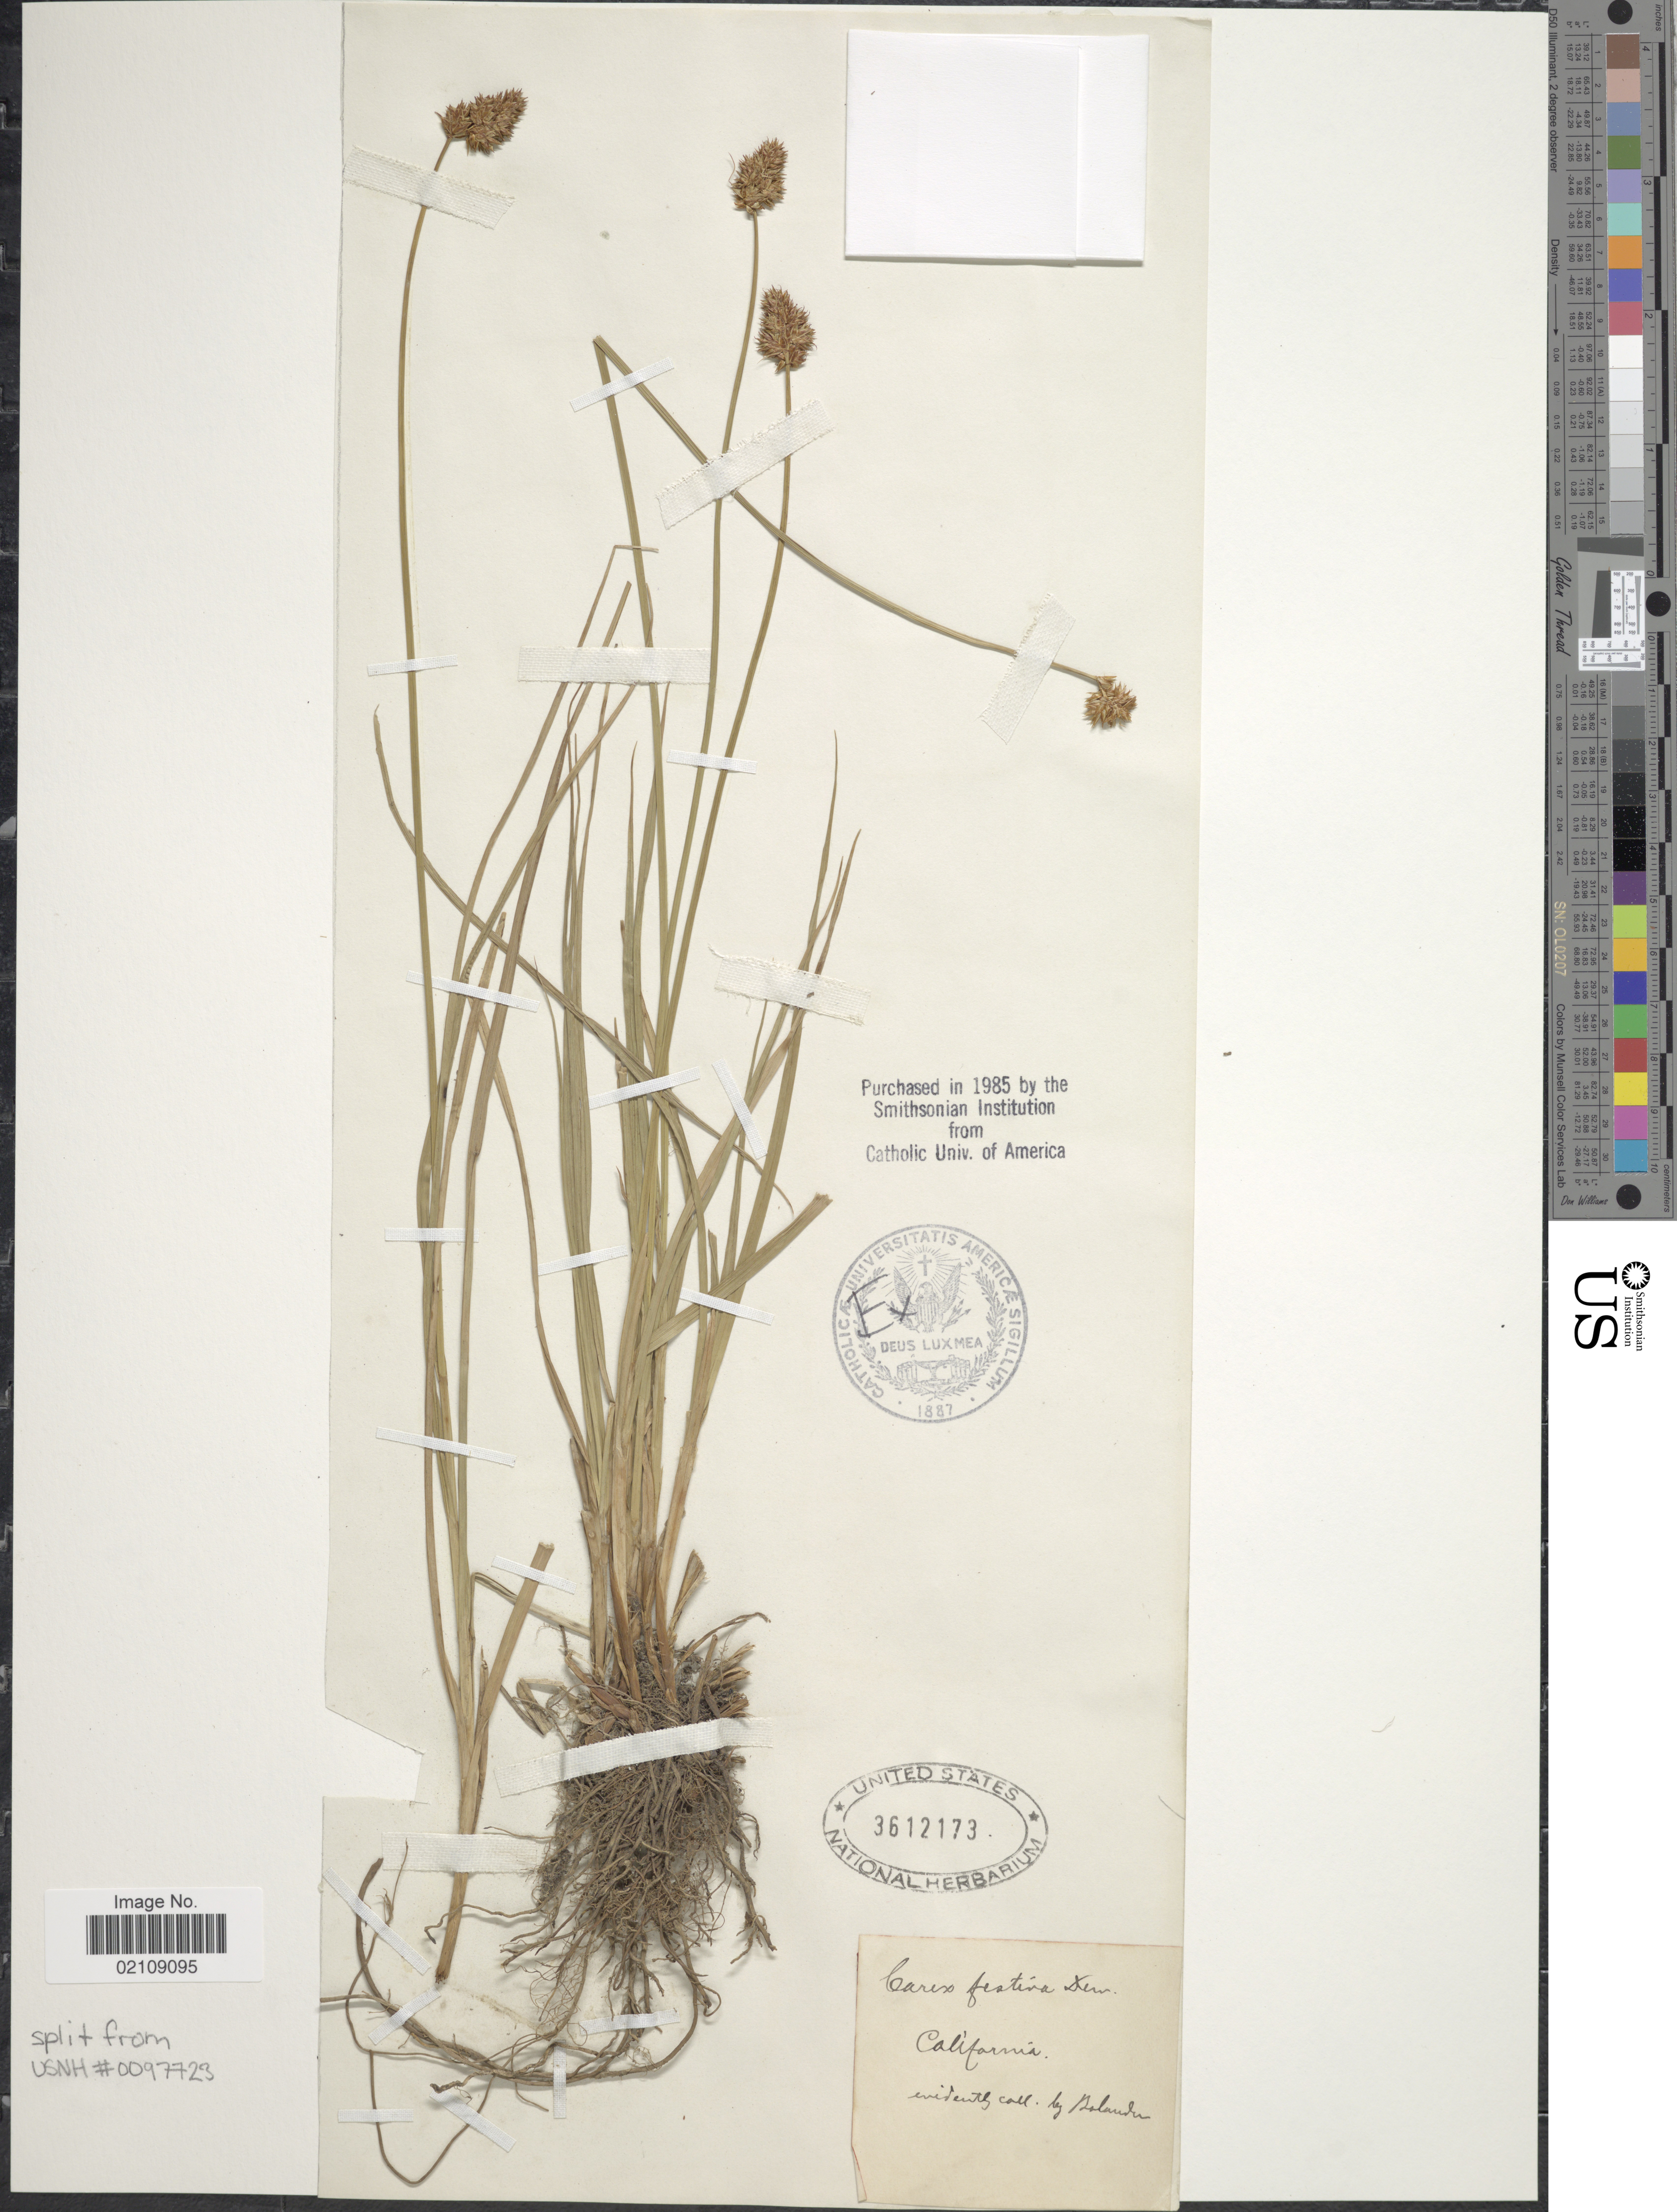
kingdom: Plantae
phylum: Tracheophyta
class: Liliopsida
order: Poales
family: Cyperaceae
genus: Carex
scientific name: Carex pachystachya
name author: Cham. ex Steud.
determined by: Strong, Mark T., (BOT), Smithsonian Institution - National Museum of Natural History (UNITED STATES)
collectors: -. Bolander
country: United States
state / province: California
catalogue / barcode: US 3612173